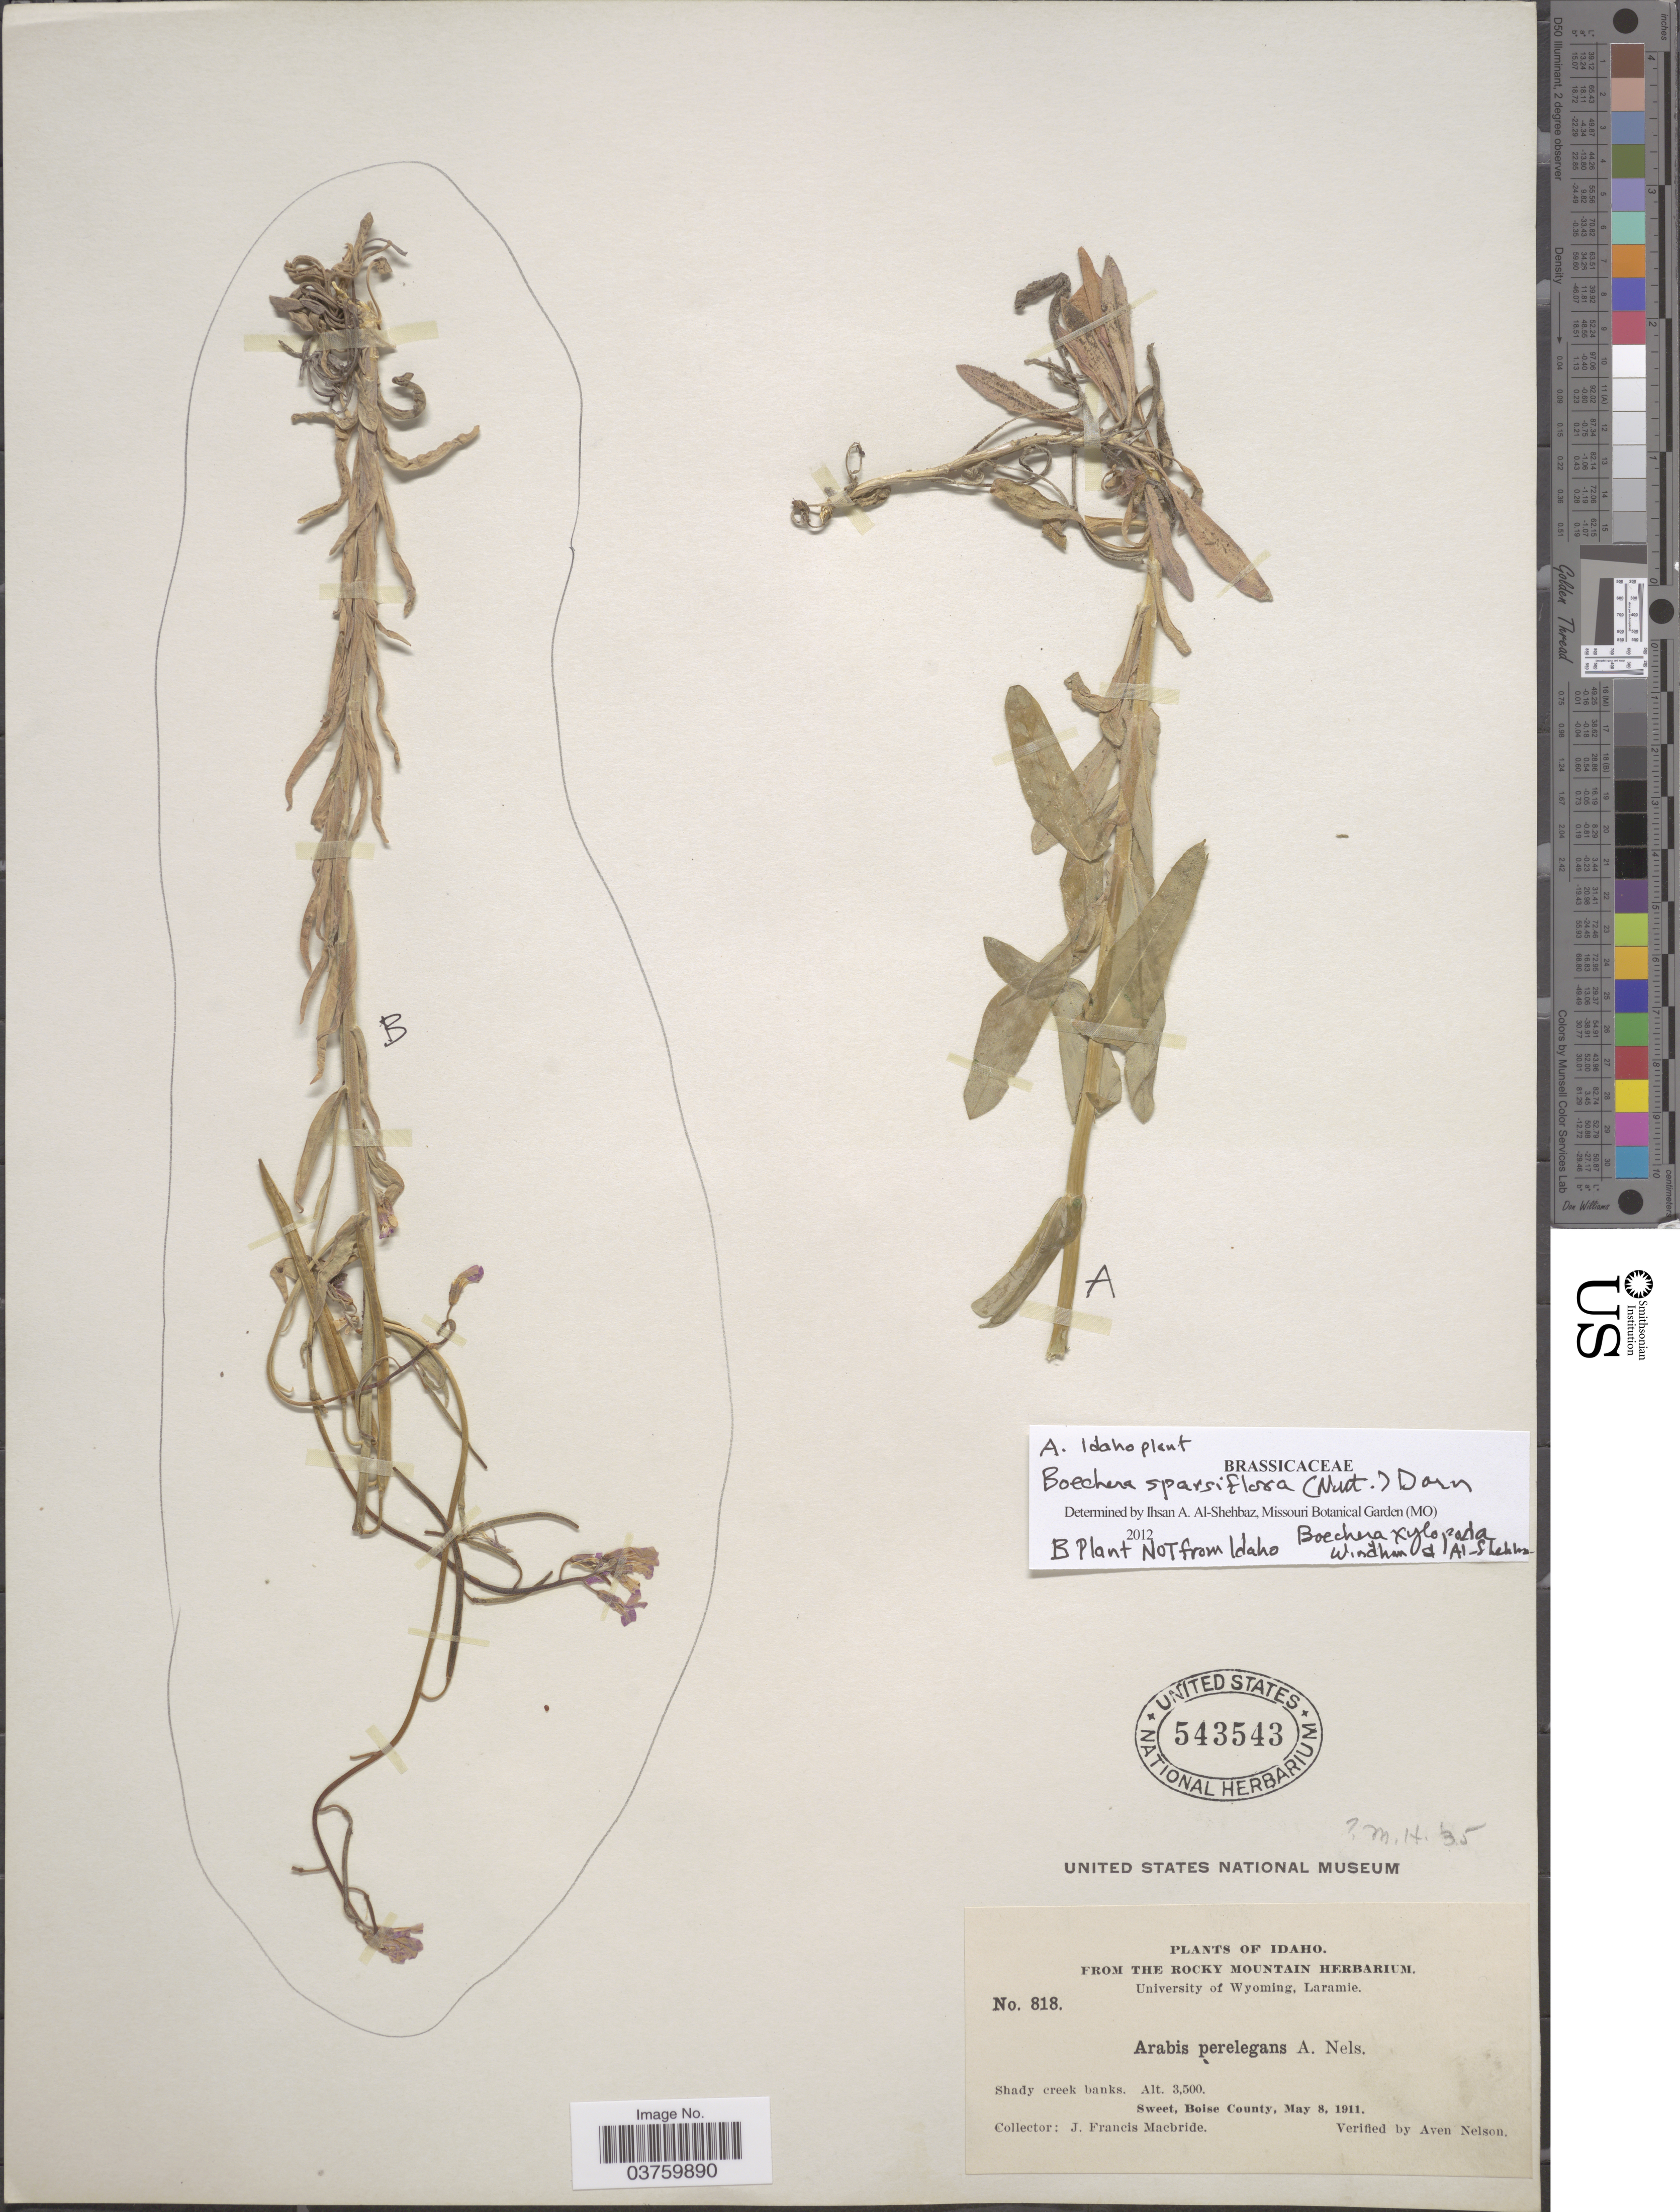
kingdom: Plantae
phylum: Tracheophyta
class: Magnoliopsida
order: Brassicales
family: Brassicaceae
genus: Boechera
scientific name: Boechera sparsiflora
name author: (Nutt.) Dorn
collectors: J. F. Macbride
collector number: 818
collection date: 1911-05-08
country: United States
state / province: Idaho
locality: Sweet, Boise County.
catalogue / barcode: US 543543